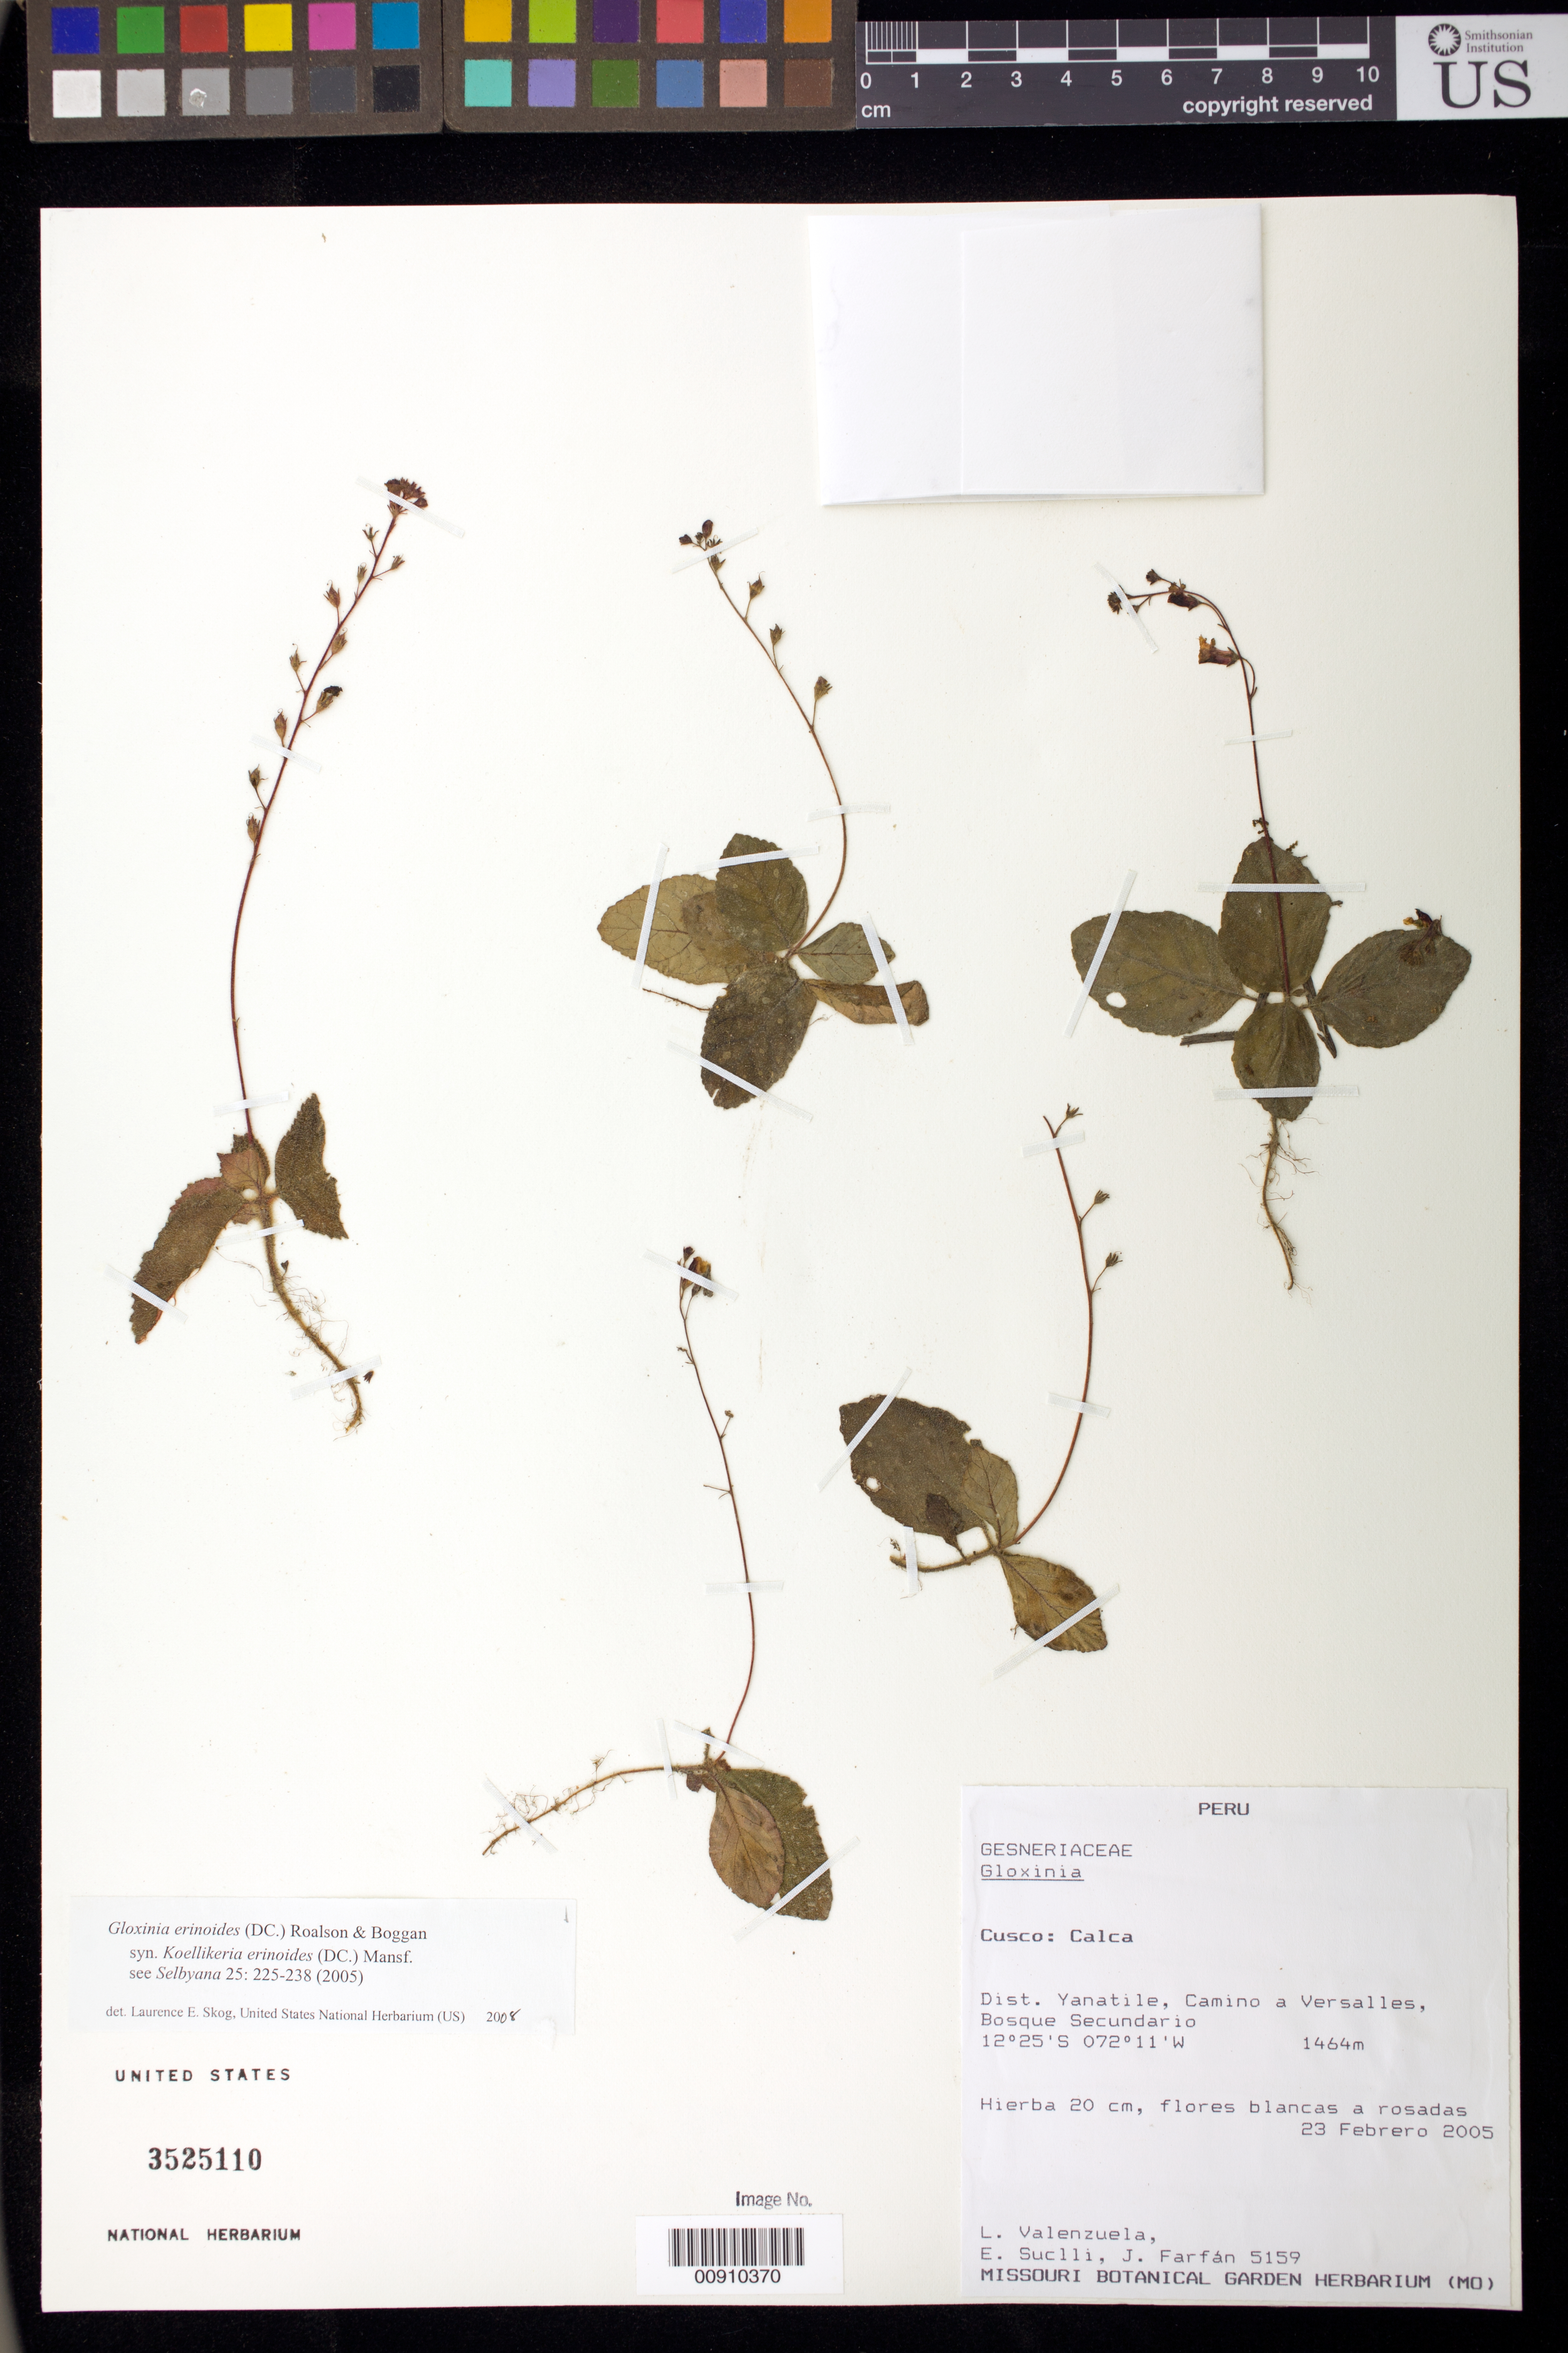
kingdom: Plantae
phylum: Tracheophyta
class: Magnoliopsida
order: Lamiales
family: Gesneriaceae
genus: Gloxinia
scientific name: Gloxinia erinoides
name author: (DC.) Roalson & Boggan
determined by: Skog, Laurence E.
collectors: L. Valenzuela, E. Suclli & J. Farfán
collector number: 5159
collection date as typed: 23 Feb 2005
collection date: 2005-02-23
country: Peru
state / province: Cusco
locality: Cusco: Calca. Dit. Yanatile, Camino a Versalles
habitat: Bosque secundario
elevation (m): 1464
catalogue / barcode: US 3525110